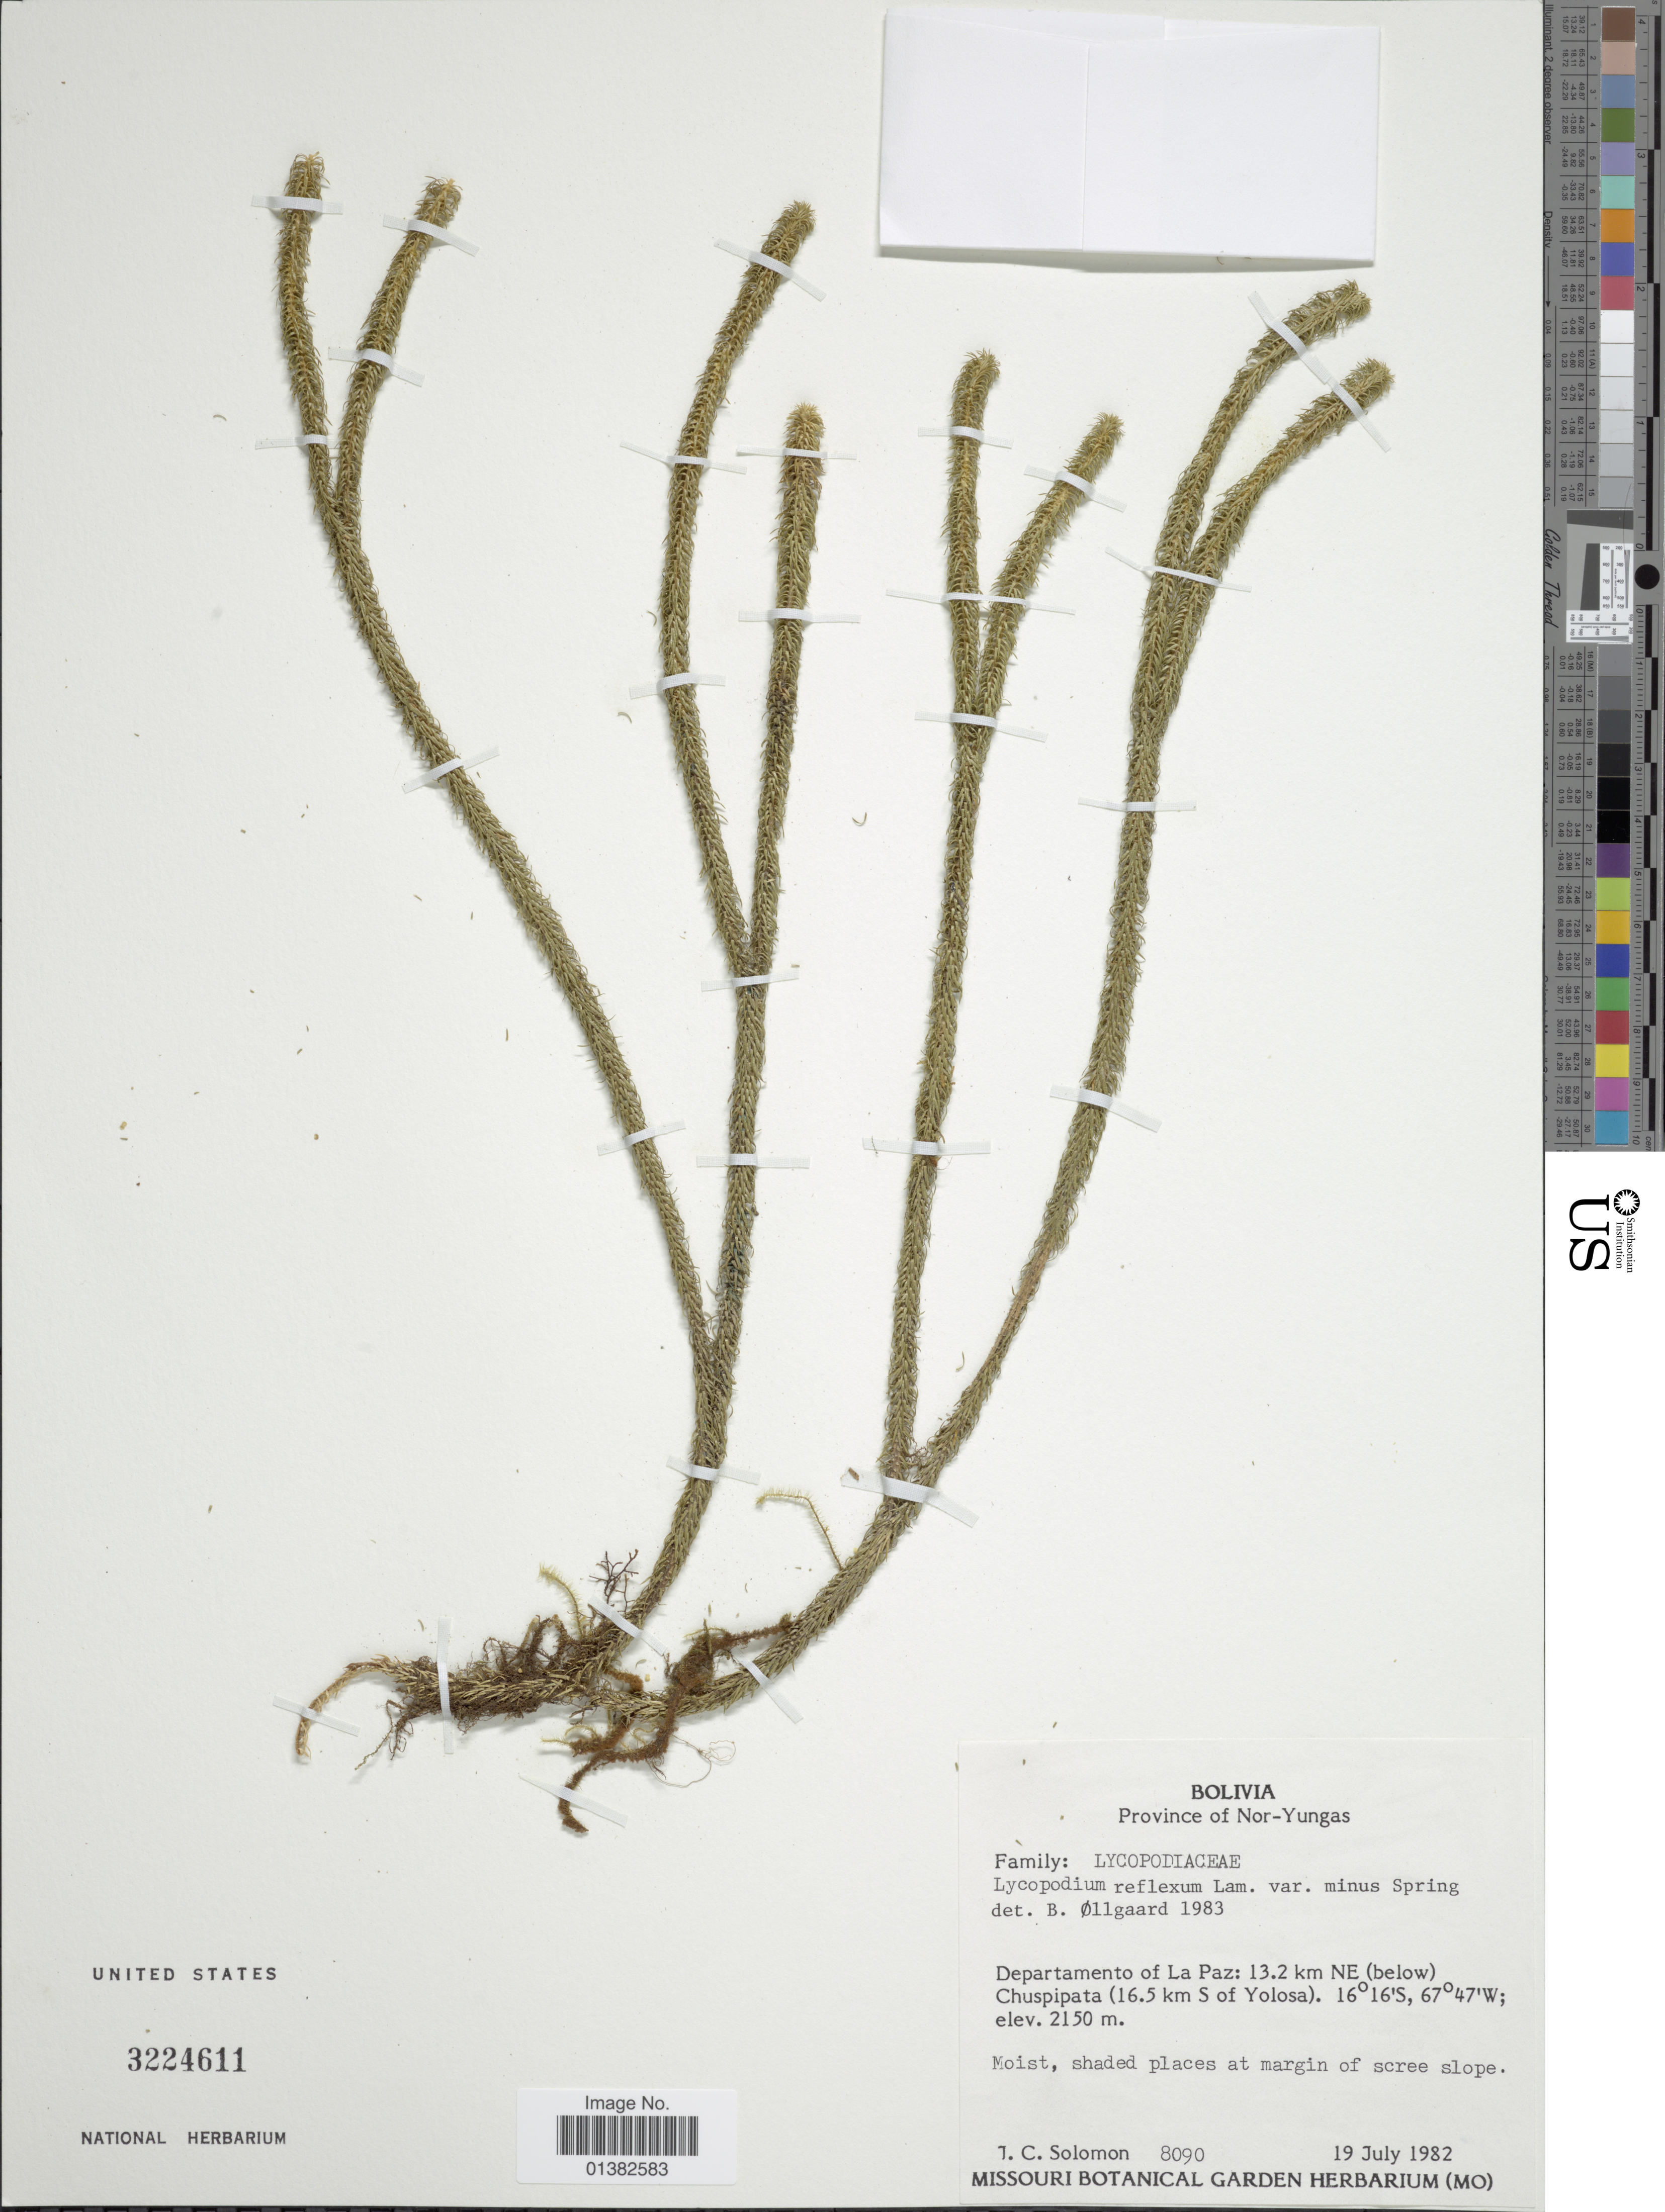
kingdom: Plantae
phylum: Tracheophyta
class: Lycopodiopsida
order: Lycopodiales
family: Lycopodiaceae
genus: Phlegmariurus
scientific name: Phlegmariurus reflexus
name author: (Lam.) B. Øllg.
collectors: J. C. Solomon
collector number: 8090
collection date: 1982-07-19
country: Bolivia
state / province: La Paz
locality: Province of Nor-Yungas, 13.2 km NE (below) Chuspipata (16.5 km S of Yolosa)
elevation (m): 2150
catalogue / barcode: US 3224611